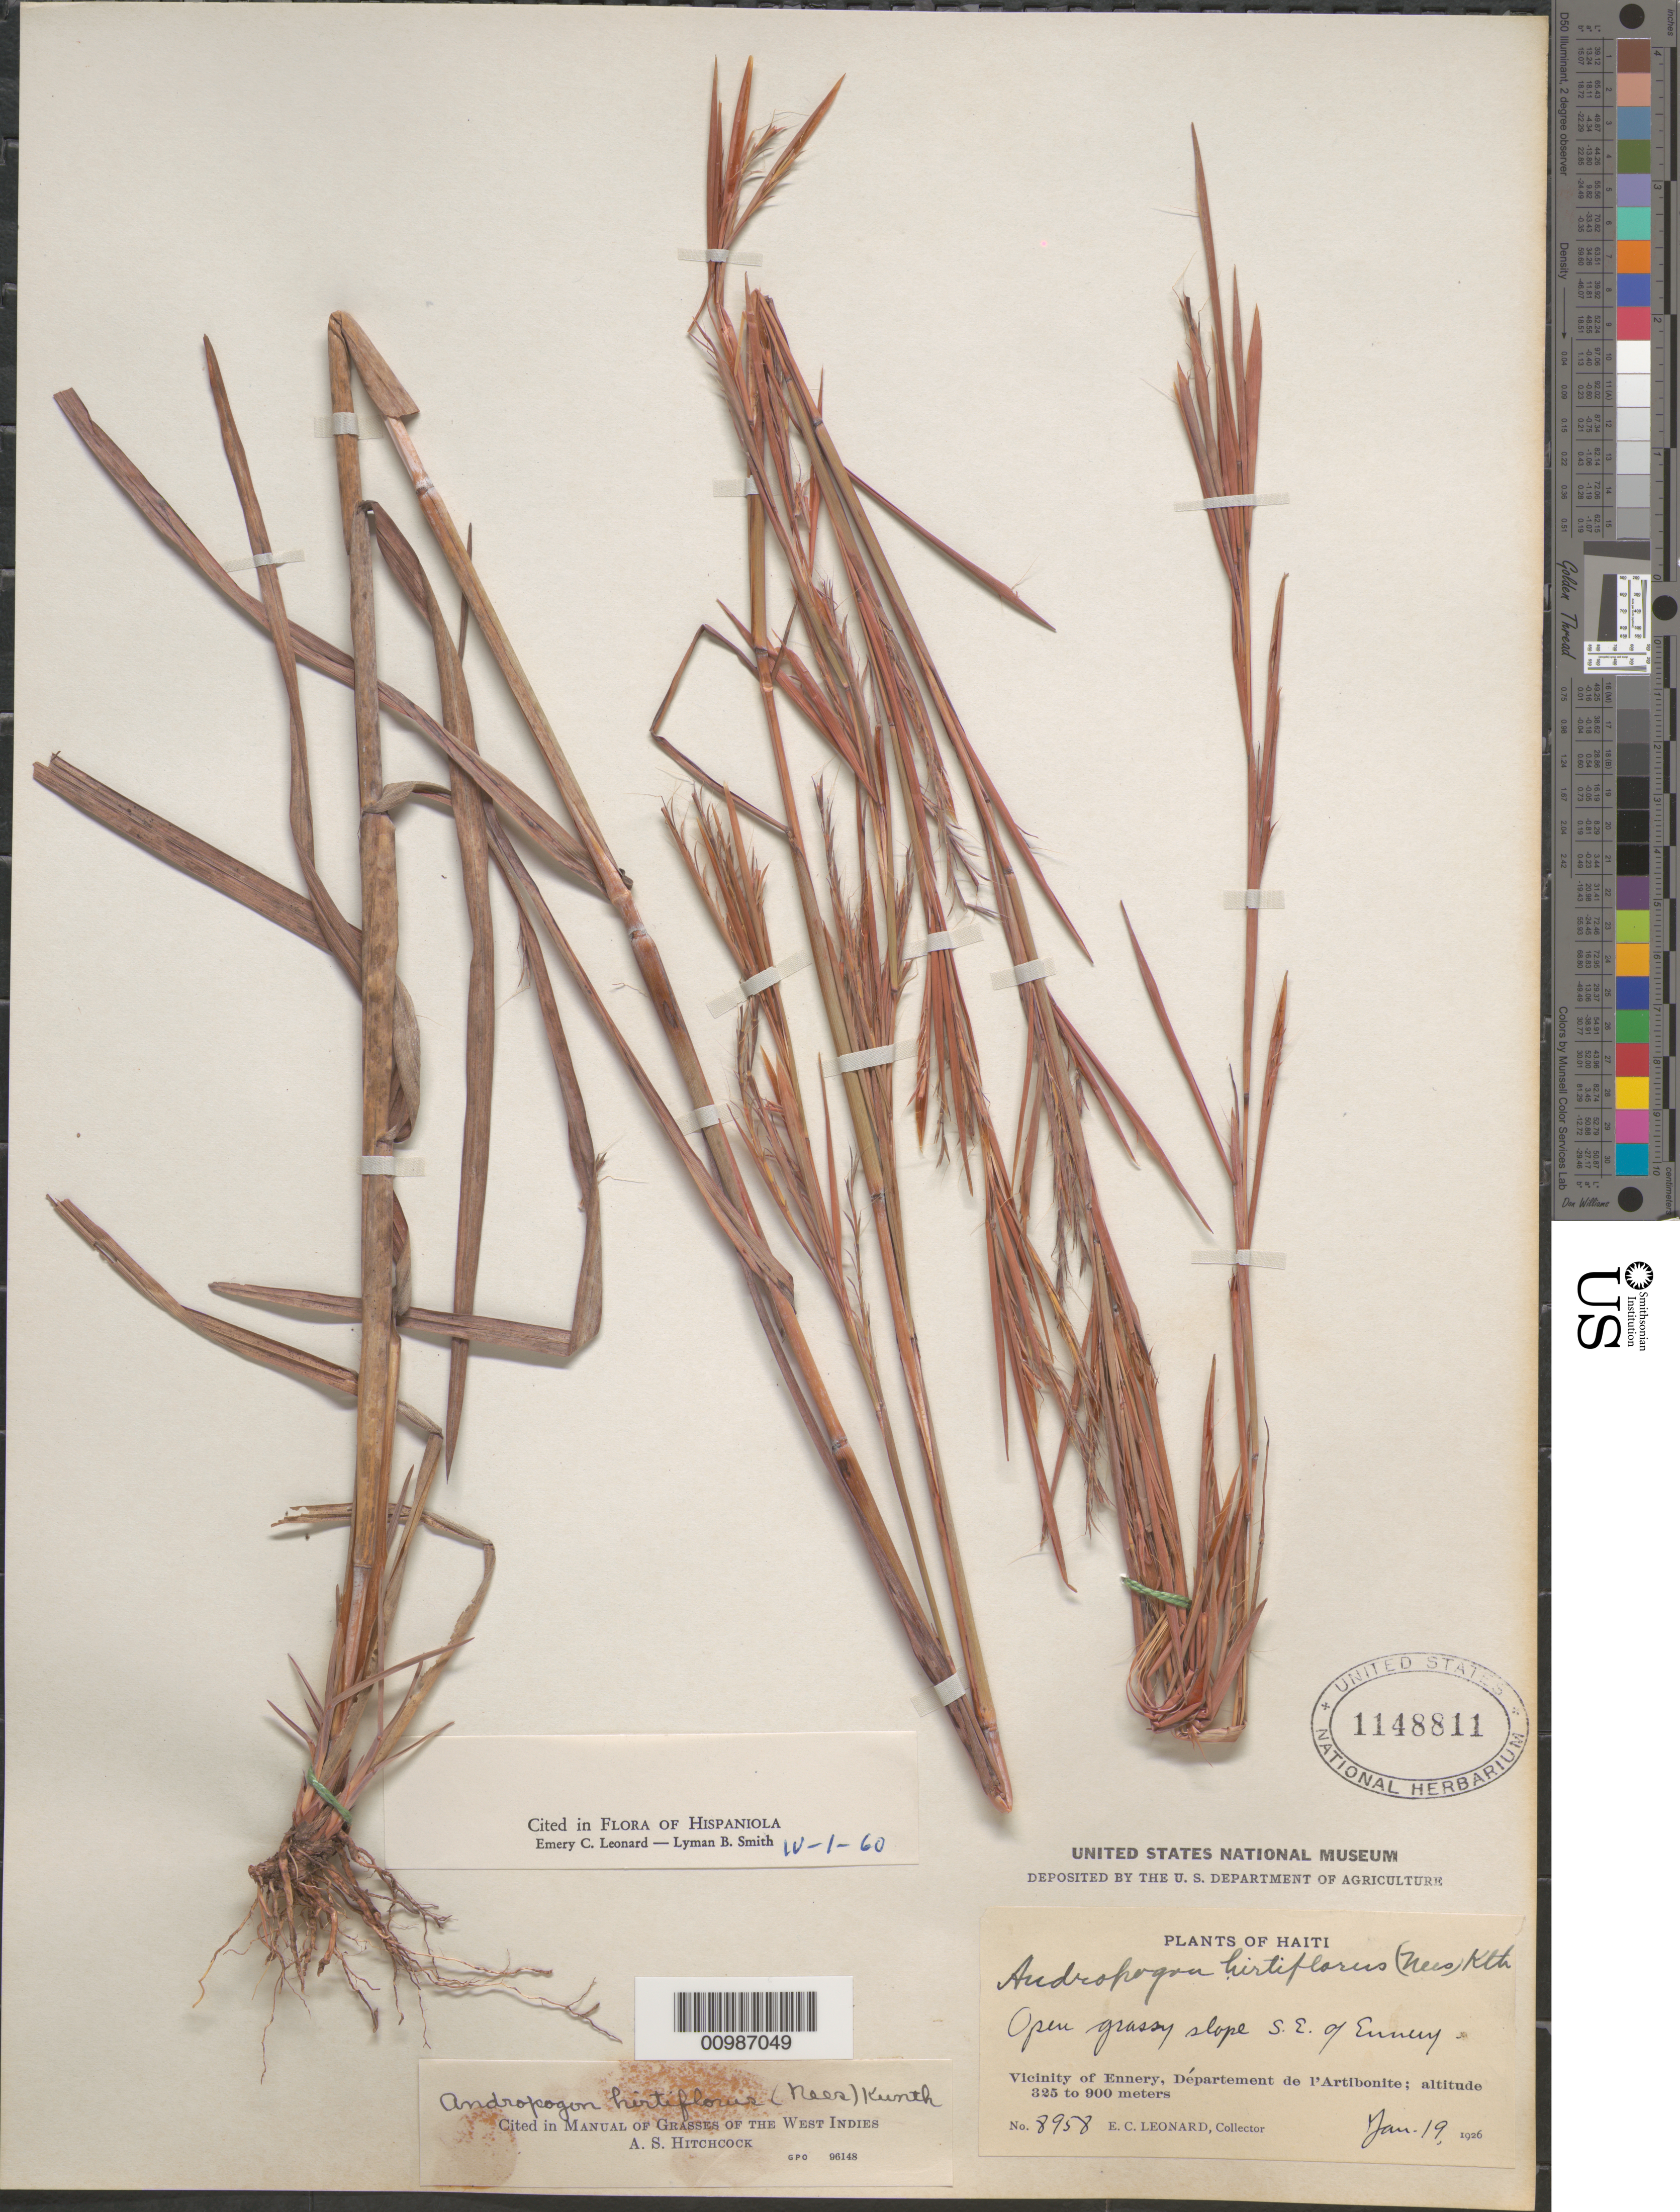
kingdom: Plantae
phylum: Tracheophyta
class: Liliopsida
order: Poales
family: Poaceae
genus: Andropogon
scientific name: Andropogon hirtiflorus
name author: (Nees) Kunth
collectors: E. C. Leonard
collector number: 8958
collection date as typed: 19 Jan 1926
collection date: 1926-01-19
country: Haiti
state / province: Artibonite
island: Hispaniola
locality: Vicinity of Ennery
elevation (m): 325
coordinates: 0 N, 0 E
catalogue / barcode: US 1148811